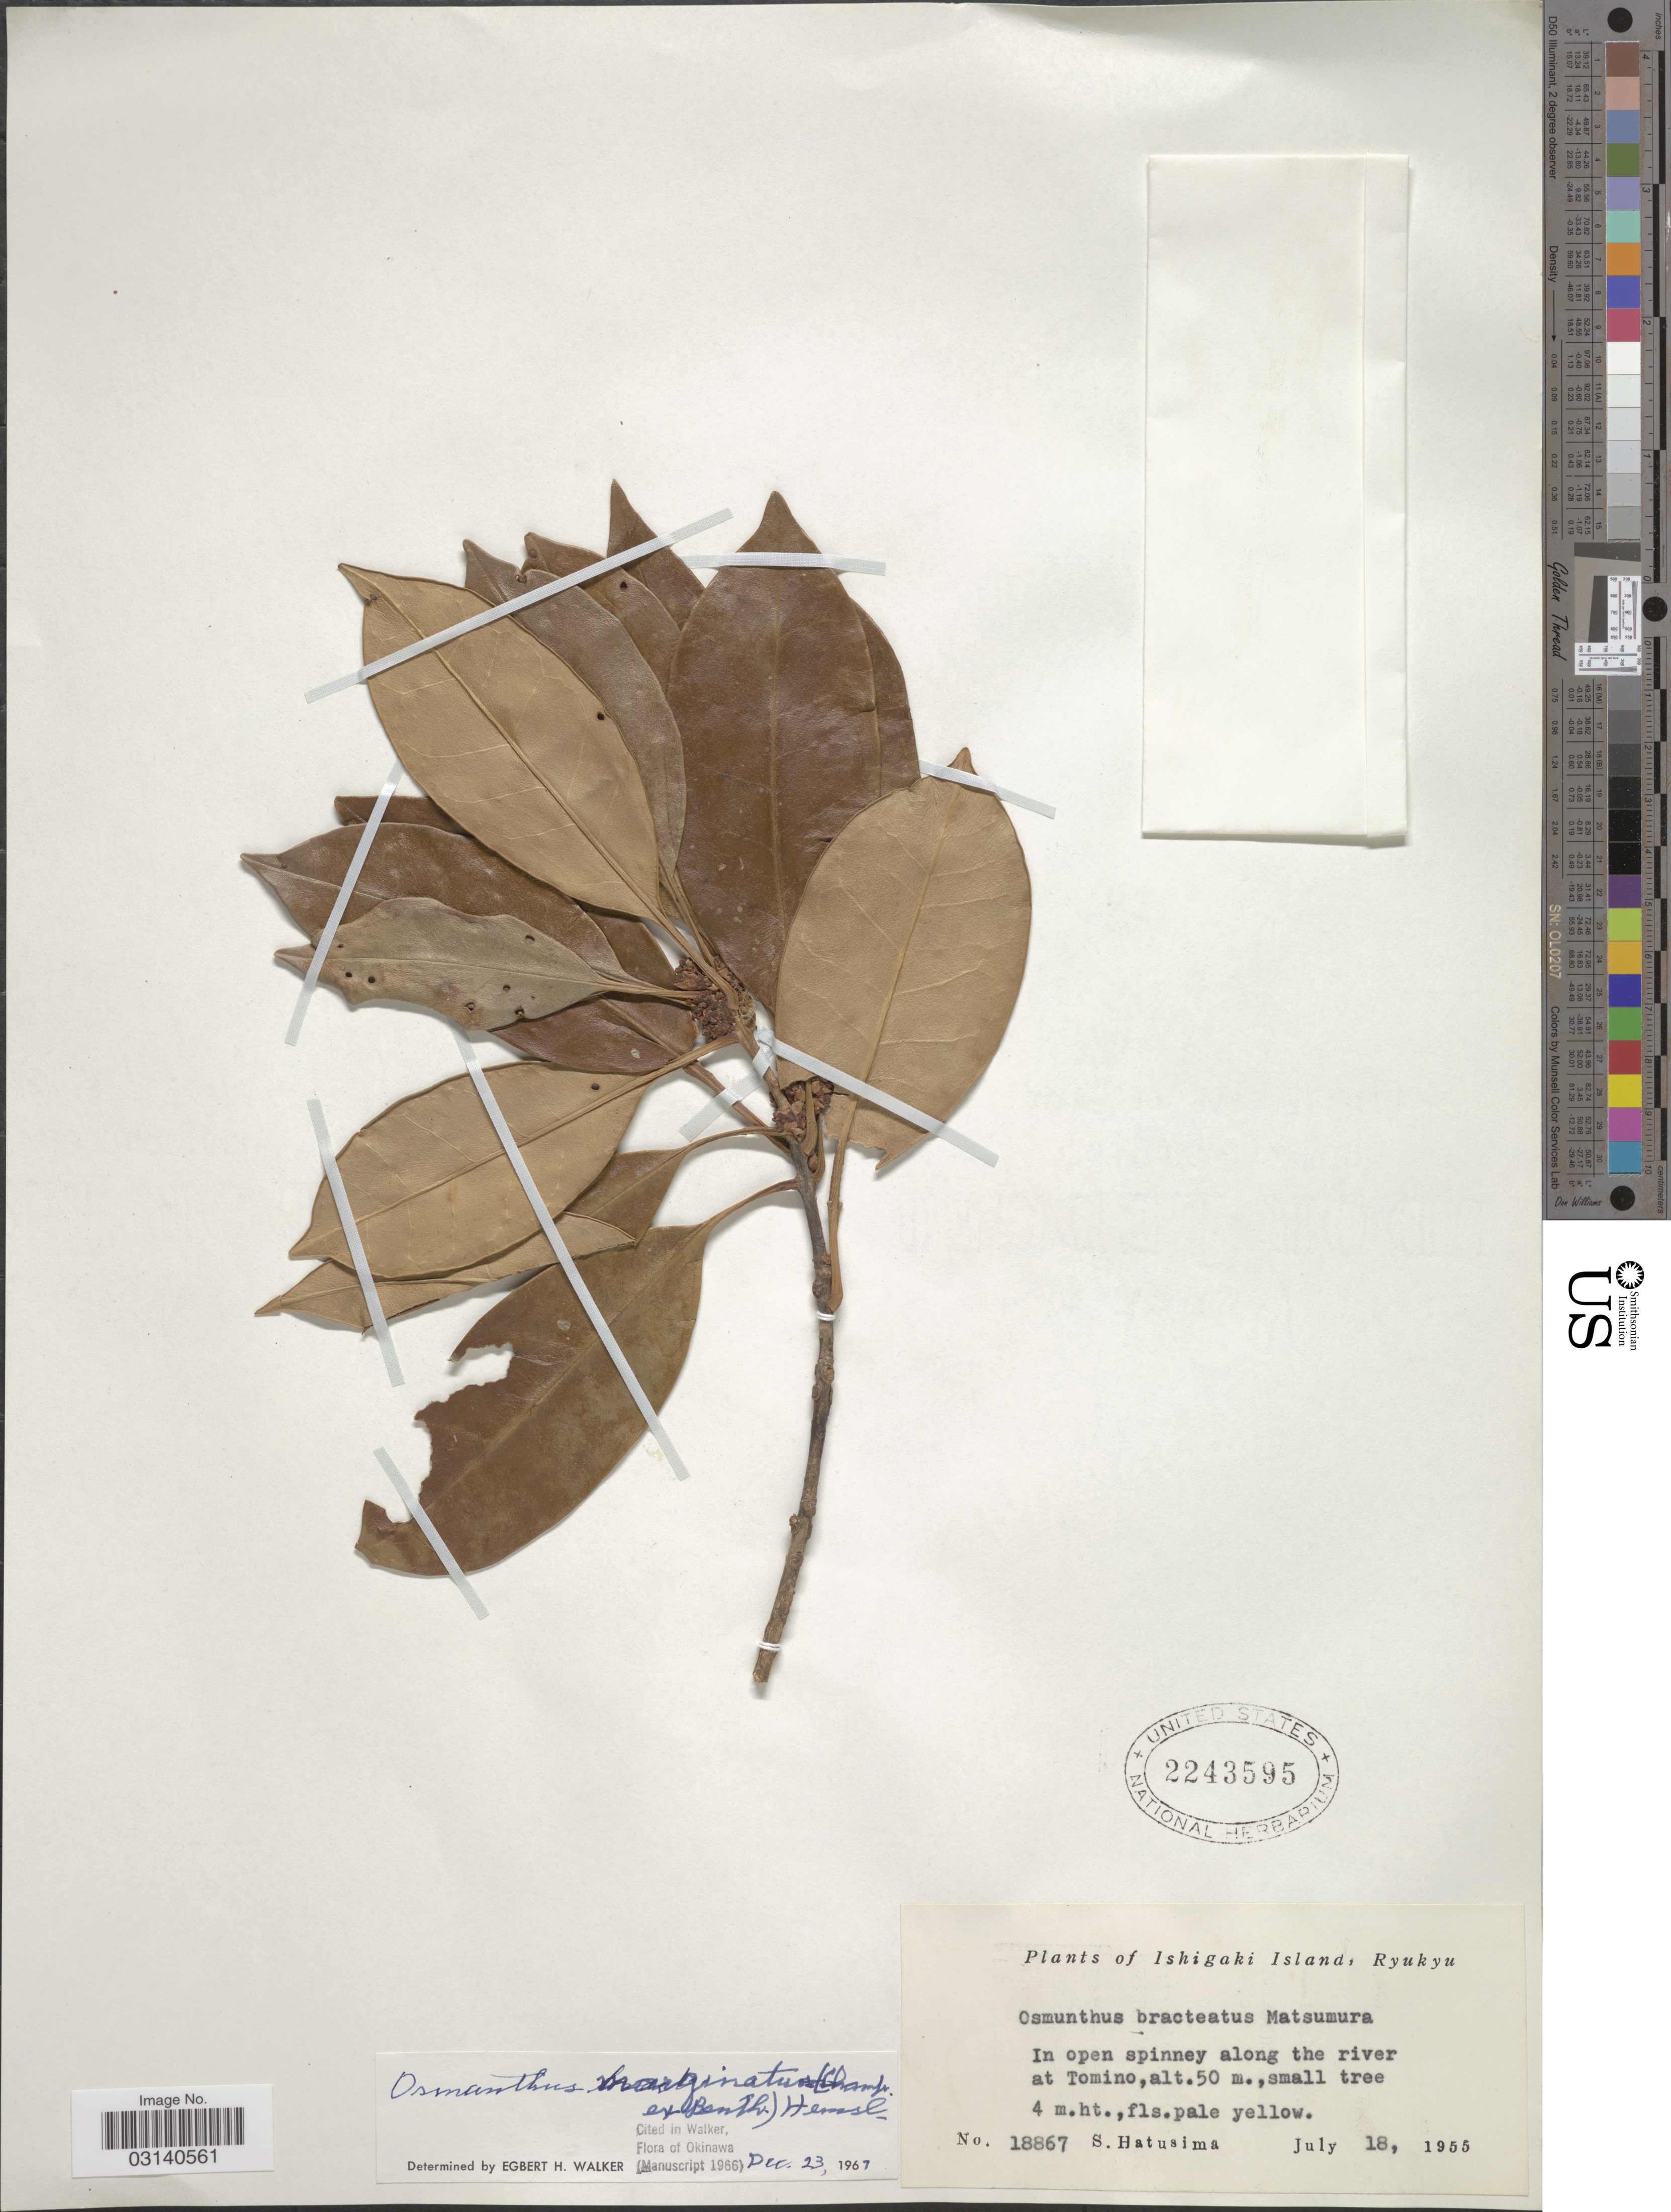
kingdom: Plantae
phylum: Tracheophyta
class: Magnoliopsida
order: Lamiales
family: Oleaceae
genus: Osmanthus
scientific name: Osmanthus marginatus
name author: (Champ. ex Benth.) Hemsl.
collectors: S. Hatusima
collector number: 18867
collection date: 1955-07-18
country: Japan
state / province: Okinawa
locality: Ishigaki Island, Ryuky, In open spinney along the river at Tomino.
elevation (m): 50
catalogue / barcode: US 2243595